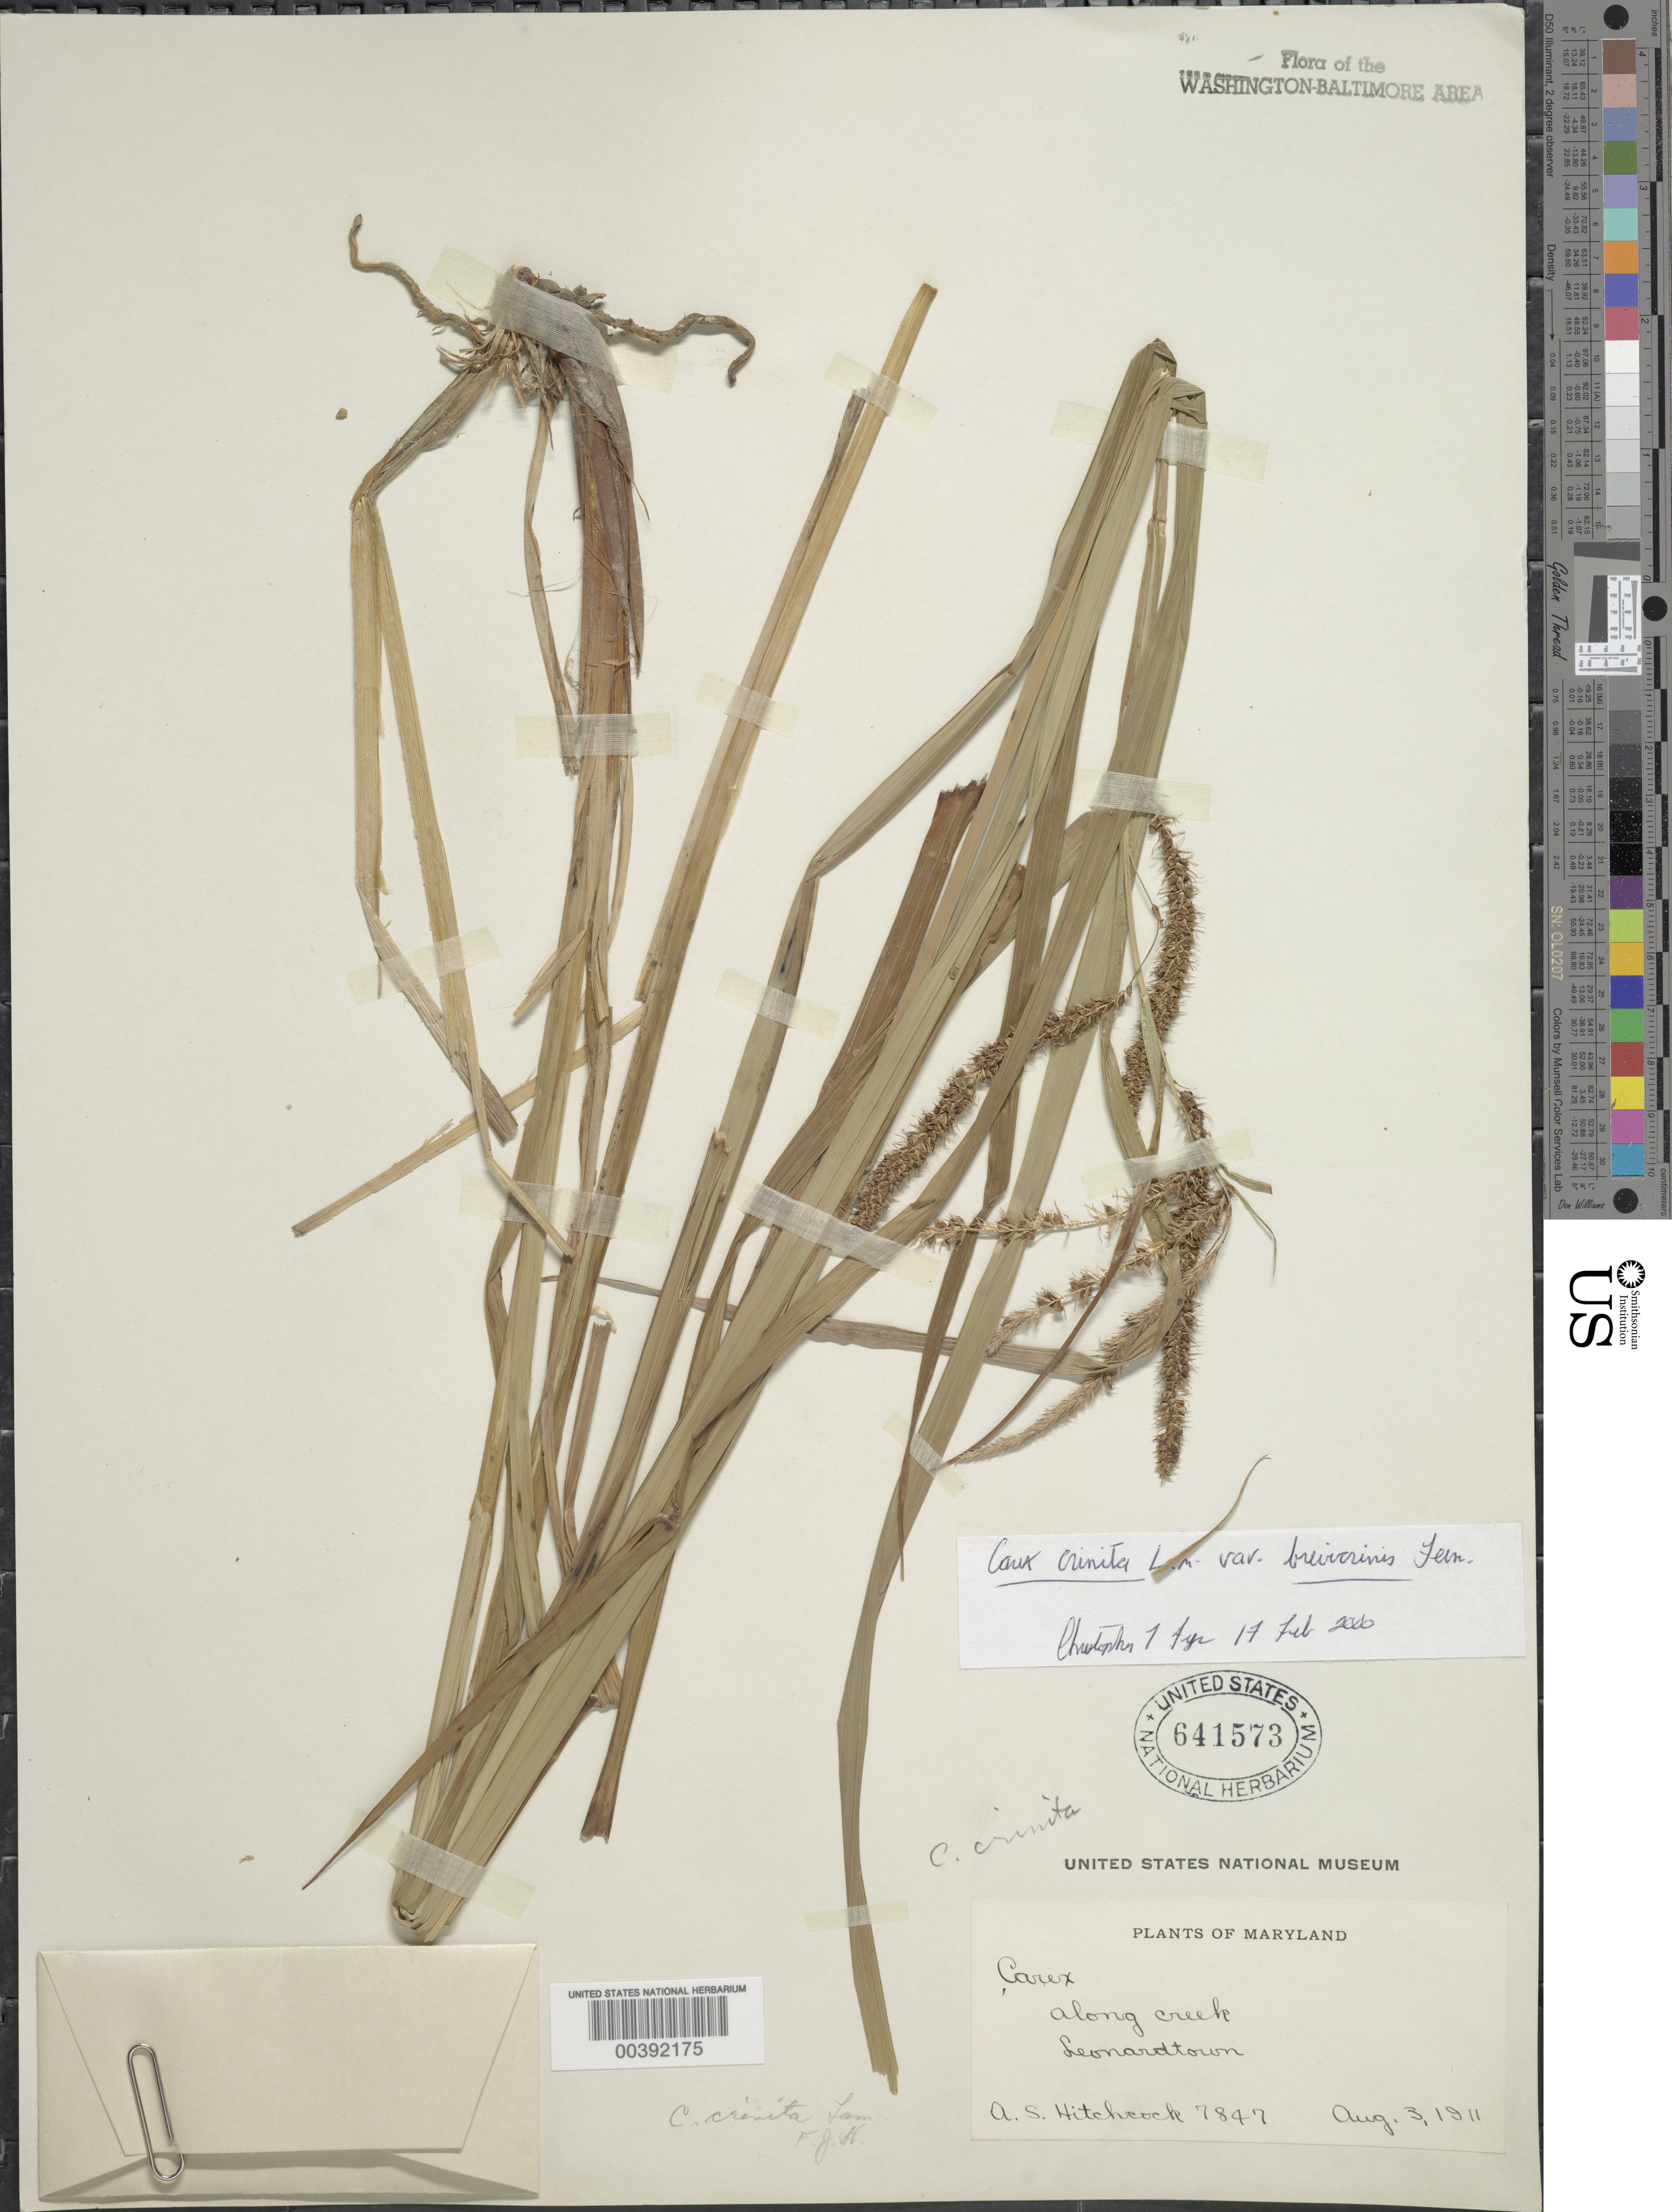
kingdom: Plantae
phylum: Tracheophyta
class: Liliopsida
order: Poales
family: Cyperaceae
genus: Carex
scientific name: Carex crinita var. brevicrinis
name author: Fernald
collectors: A. S. Hitchcock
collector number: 7847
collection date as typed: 03 Aug 1911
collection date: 1911-08-03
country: United States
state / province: Maryland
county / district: St. Mary's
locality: Leonardtown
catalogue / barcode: US 641573